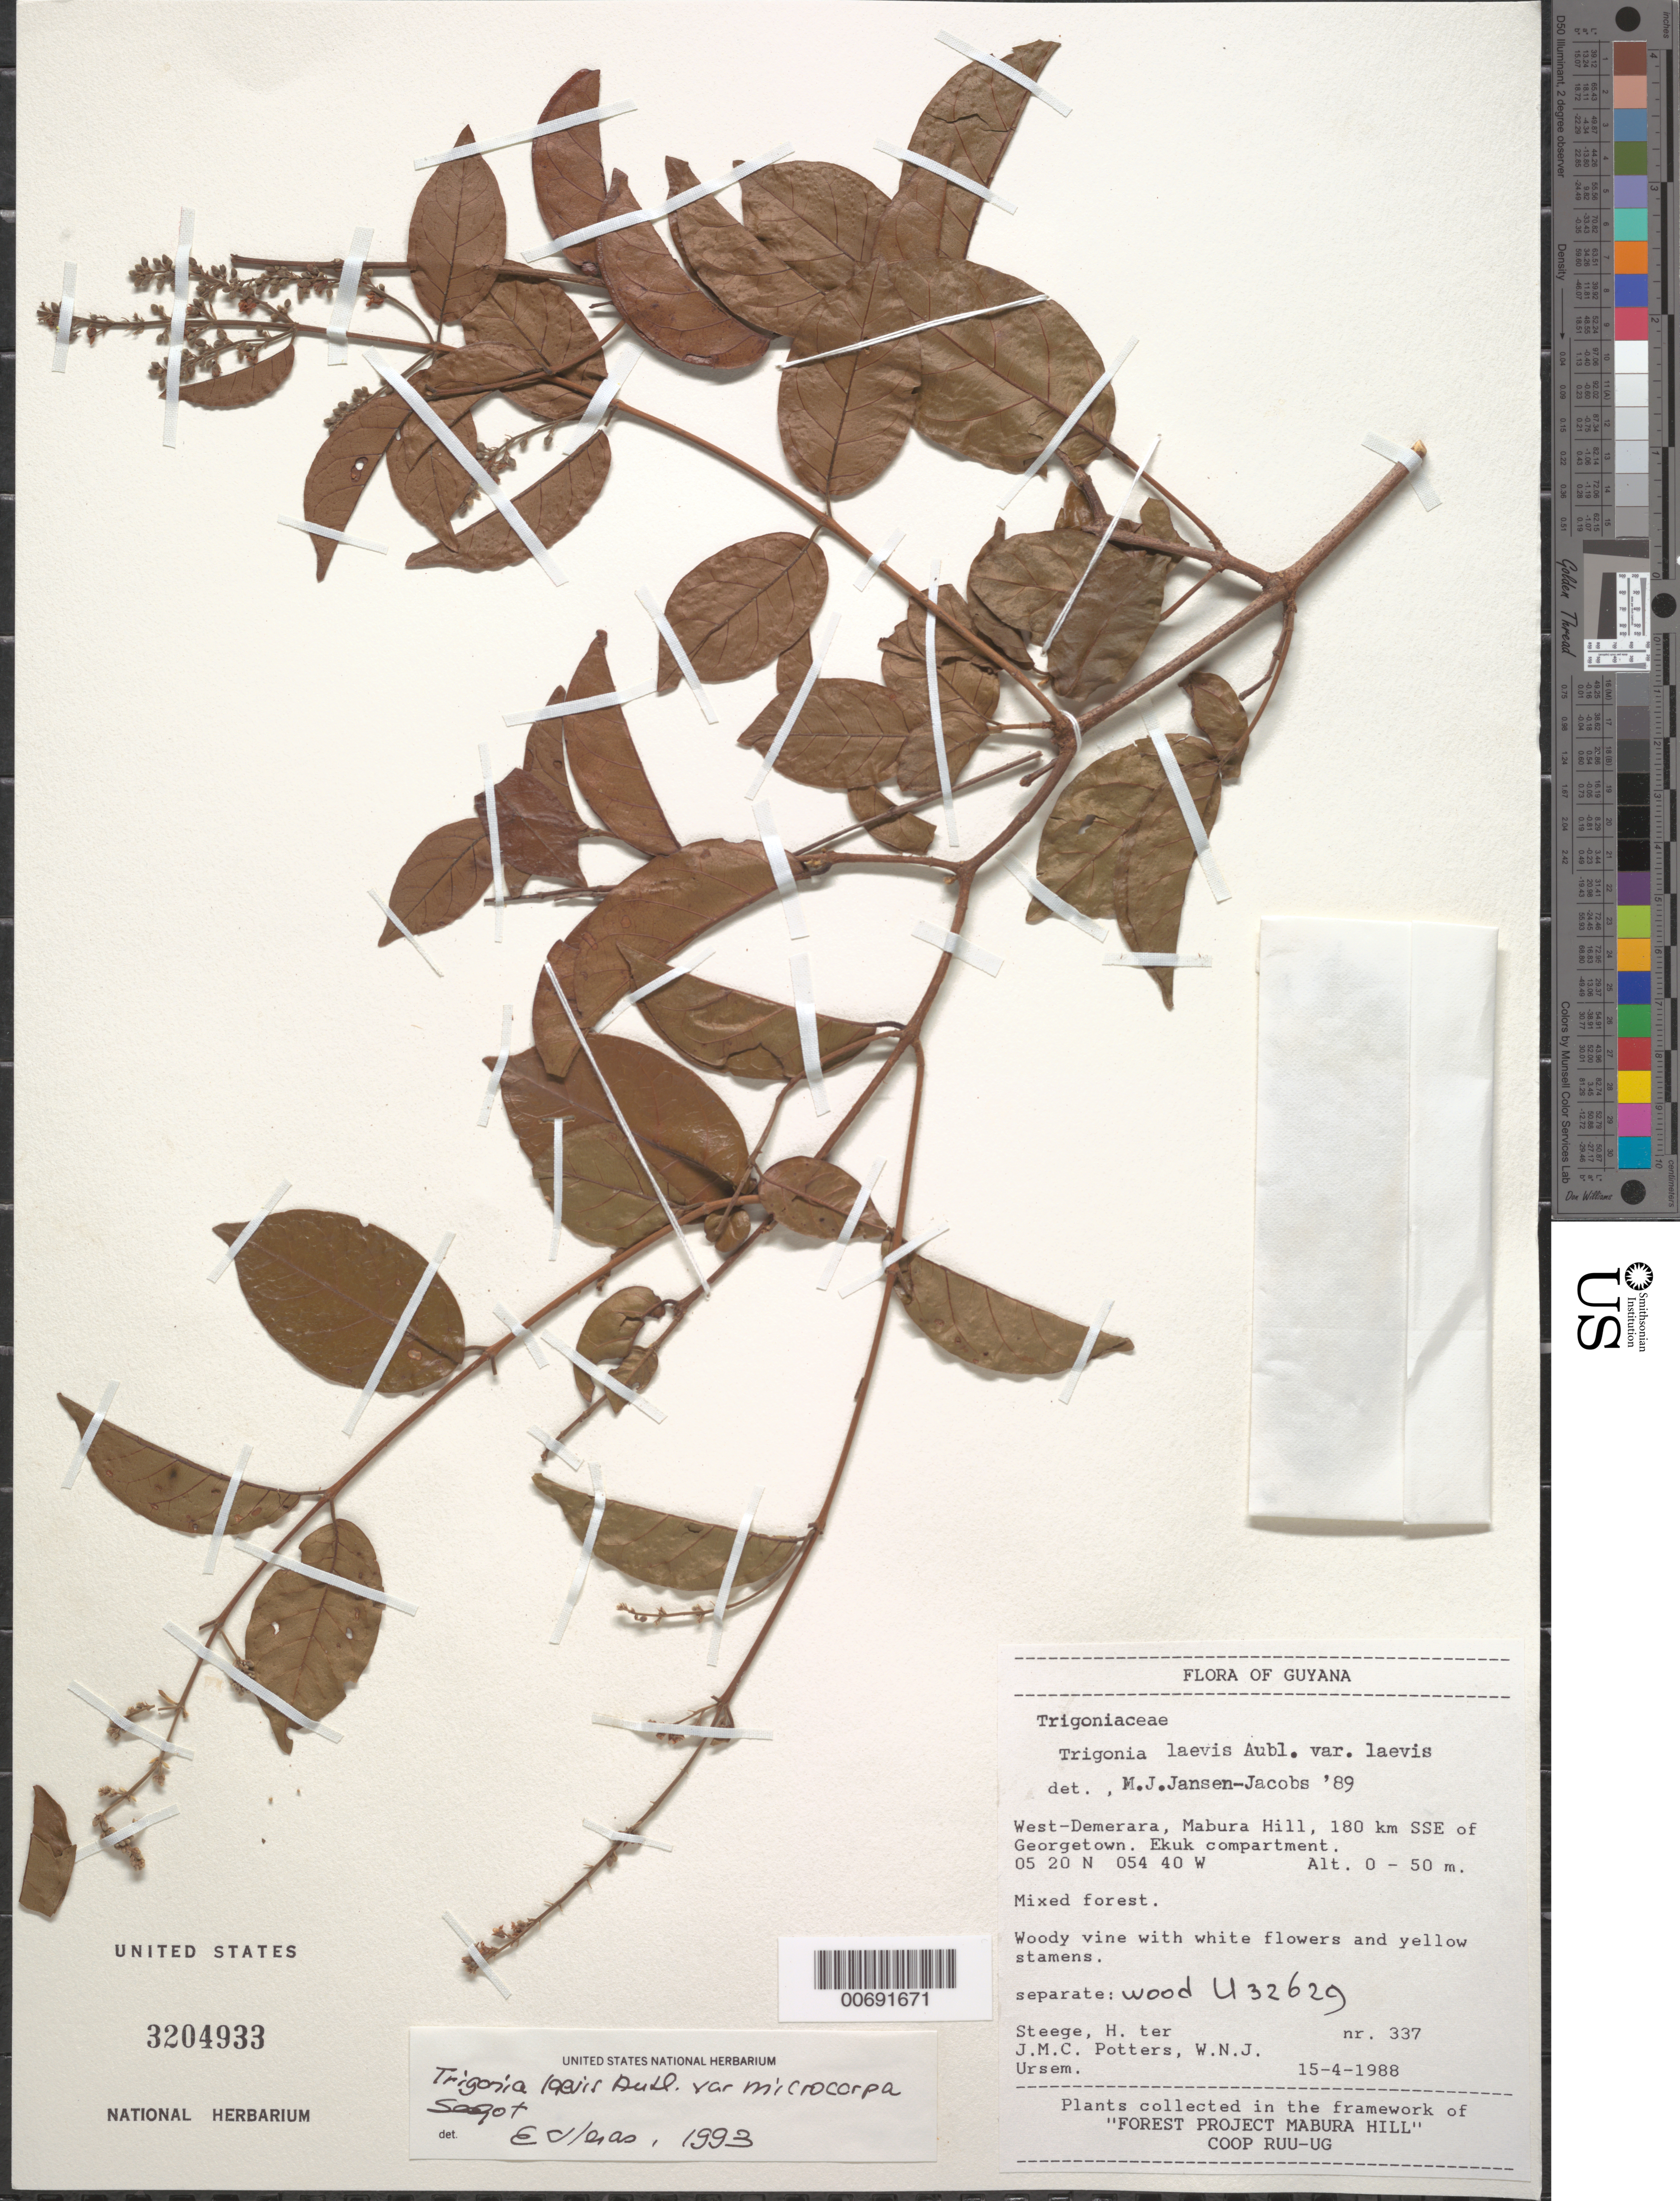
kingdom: Plantae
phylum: Tracheophyta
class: Magnoliopsida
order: Malpighiales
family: Trigoniaceae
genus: Trigonia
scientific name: Trigonia laevis var. microcarpa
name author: (Sagot ex Warm.) Sagot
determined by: Heras, E.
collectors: H. ter Steege, J. Potters & W. Ursem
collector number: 337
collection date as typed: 15-Apr-88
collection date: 1988-04-15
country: Guyana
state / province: U. Demerara-Berbice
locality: Mabura Hill, 180 km SSE of Georgetown, Ekuk compartment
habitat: Mixed forest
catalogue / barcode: US 3204933